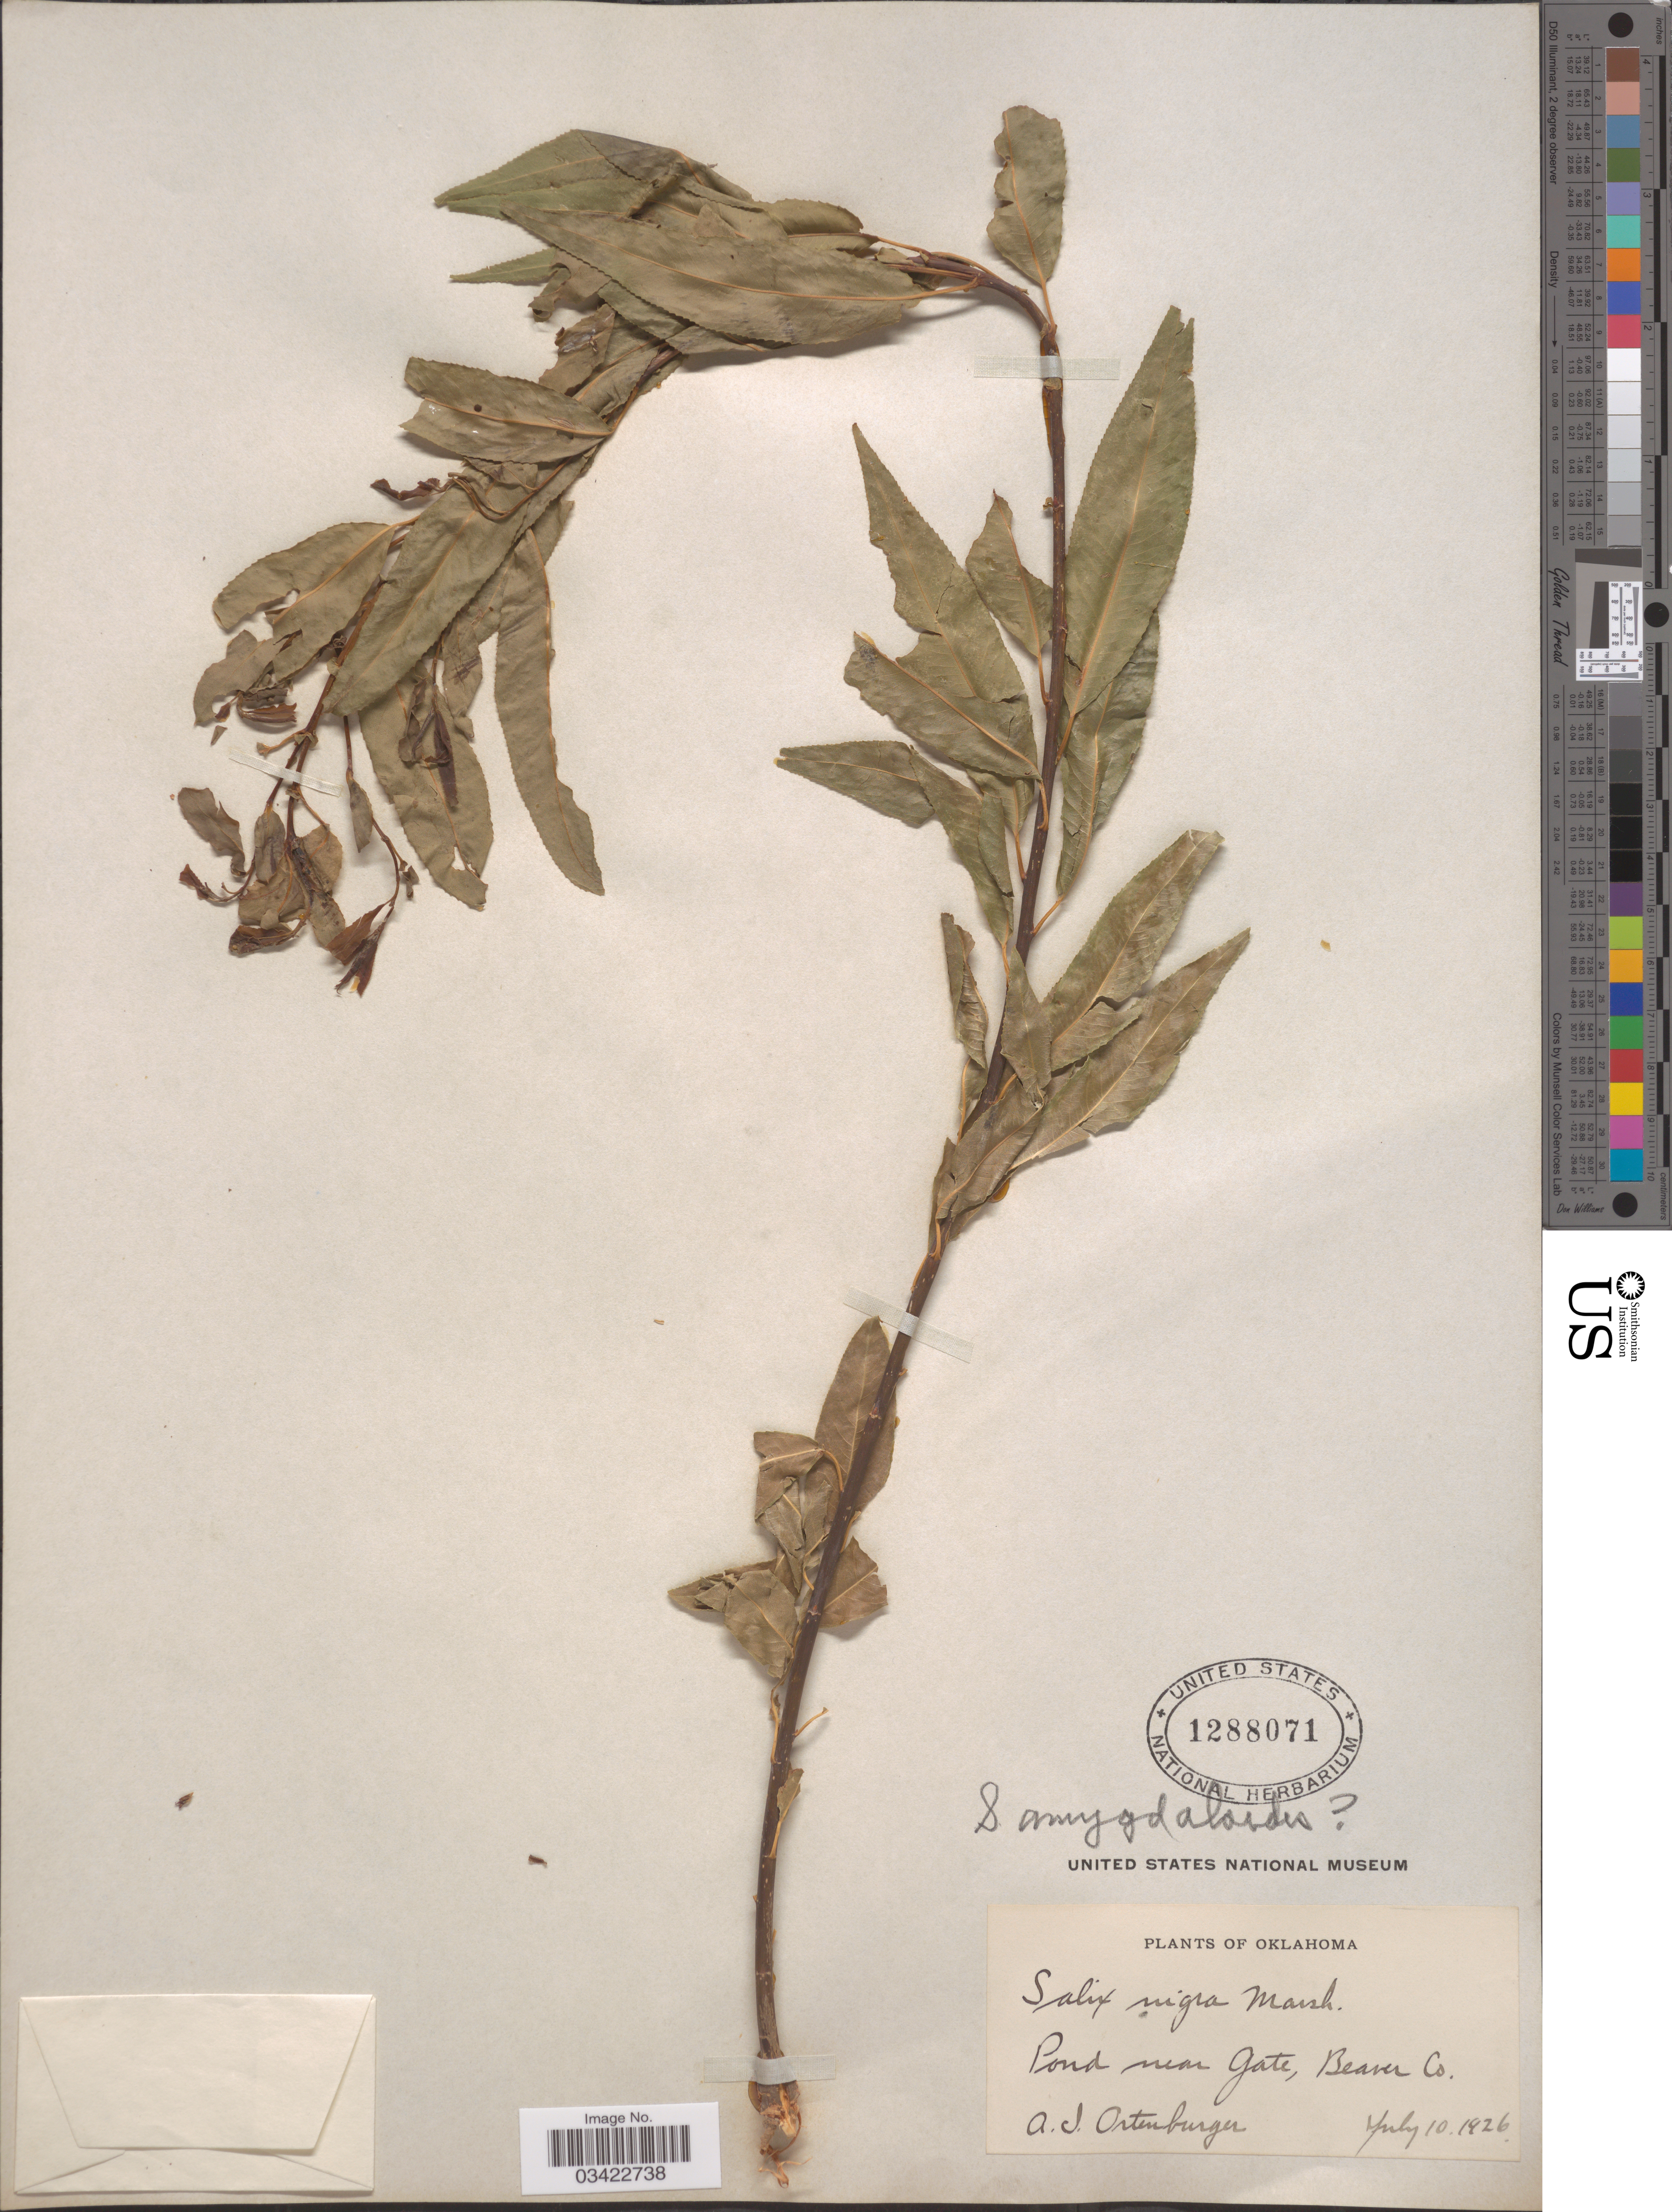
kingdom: Plantae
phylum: Tracheophyta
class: Magnoliopsida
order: Malpighiales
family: Salicaceae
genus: Salix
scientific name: Salix amygdaloides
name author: Andersson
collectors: A. Ortenburger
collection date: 1926-07-10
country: United States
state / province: Oklahoma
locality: Pond near Gate, Beaver Co.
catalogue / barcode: US 1288071